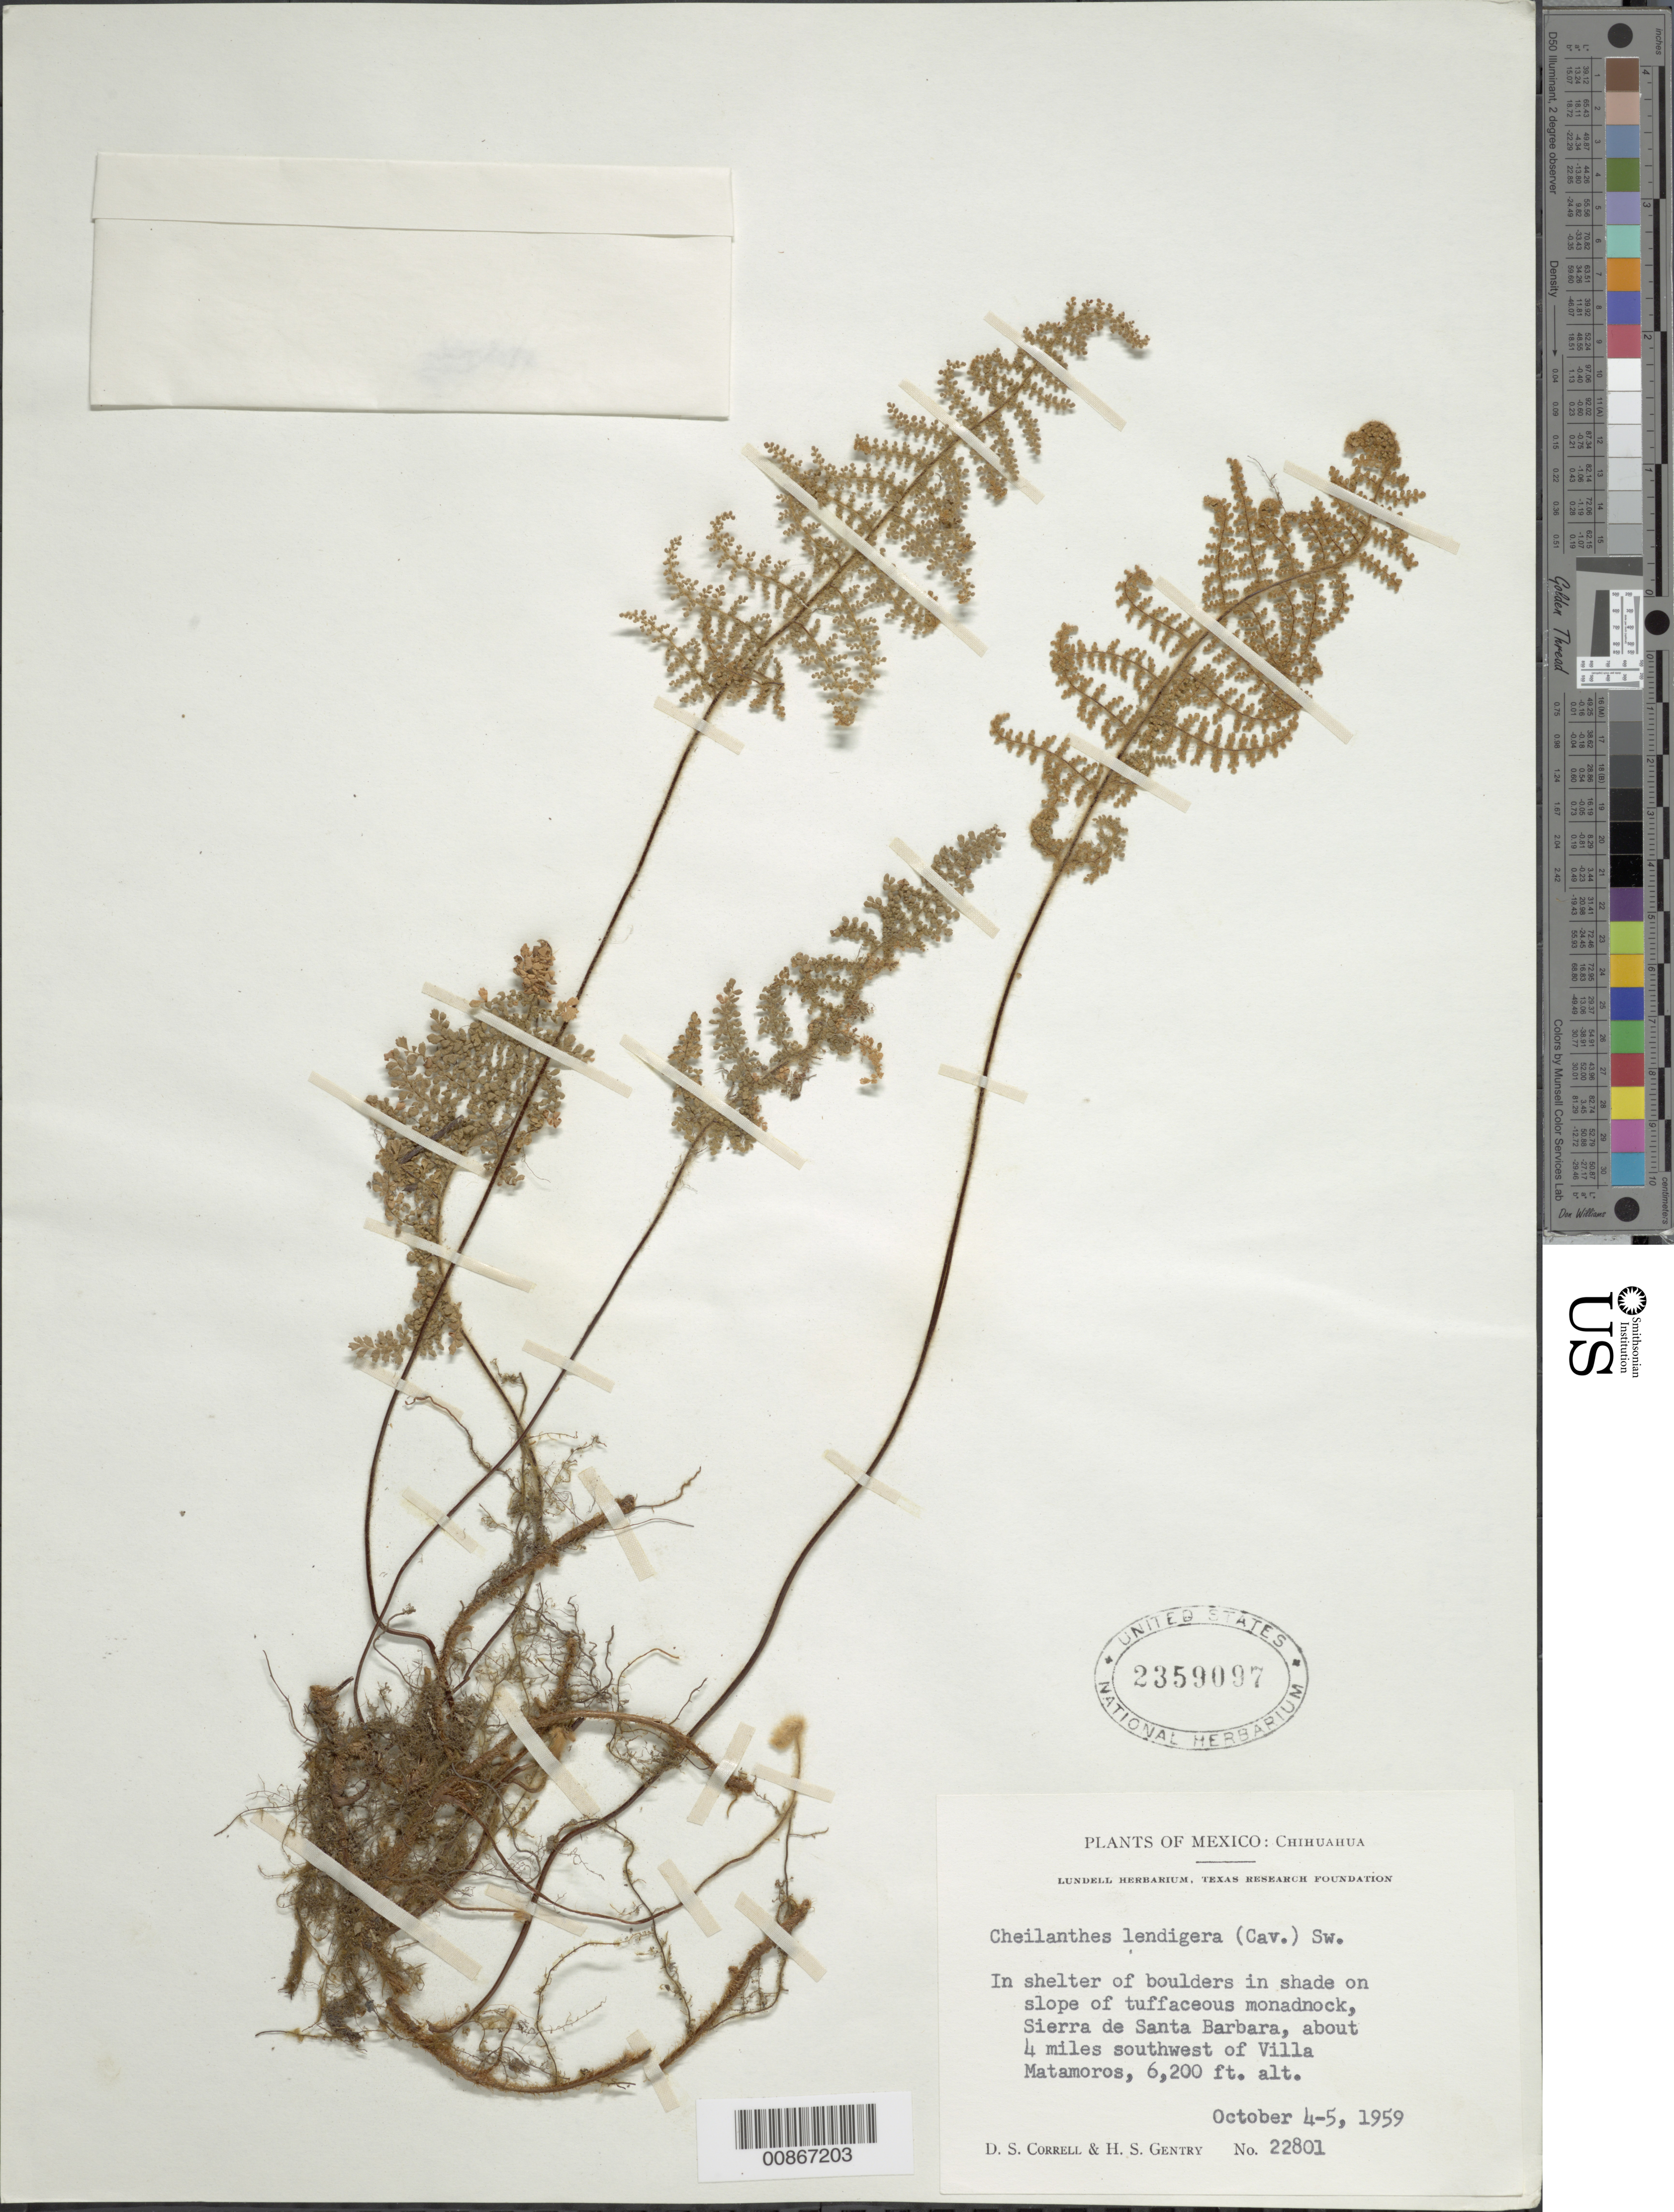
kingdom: Plantae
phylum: Tracheophyta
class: Polypodiopsida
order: Polypodiales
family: Pteridaceae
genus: Myriopteris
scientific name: Myriopteris lendigera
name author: (Cav.) J. Sm.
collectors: D. S. Correll & H. S. Gentry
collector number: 22801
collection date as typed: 04 Oct 1959 to 05 Oct 1959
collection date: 1959-10-04/1959-10-05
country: Mexico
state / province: Chihuahua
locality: Sierra de Santa Barbara, about 4 miles southwest of Villa Matamoros.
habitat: In shelter of boulders in shade on slope of tuffaceous monadnock.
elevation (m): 1890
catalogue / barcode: US 2359097